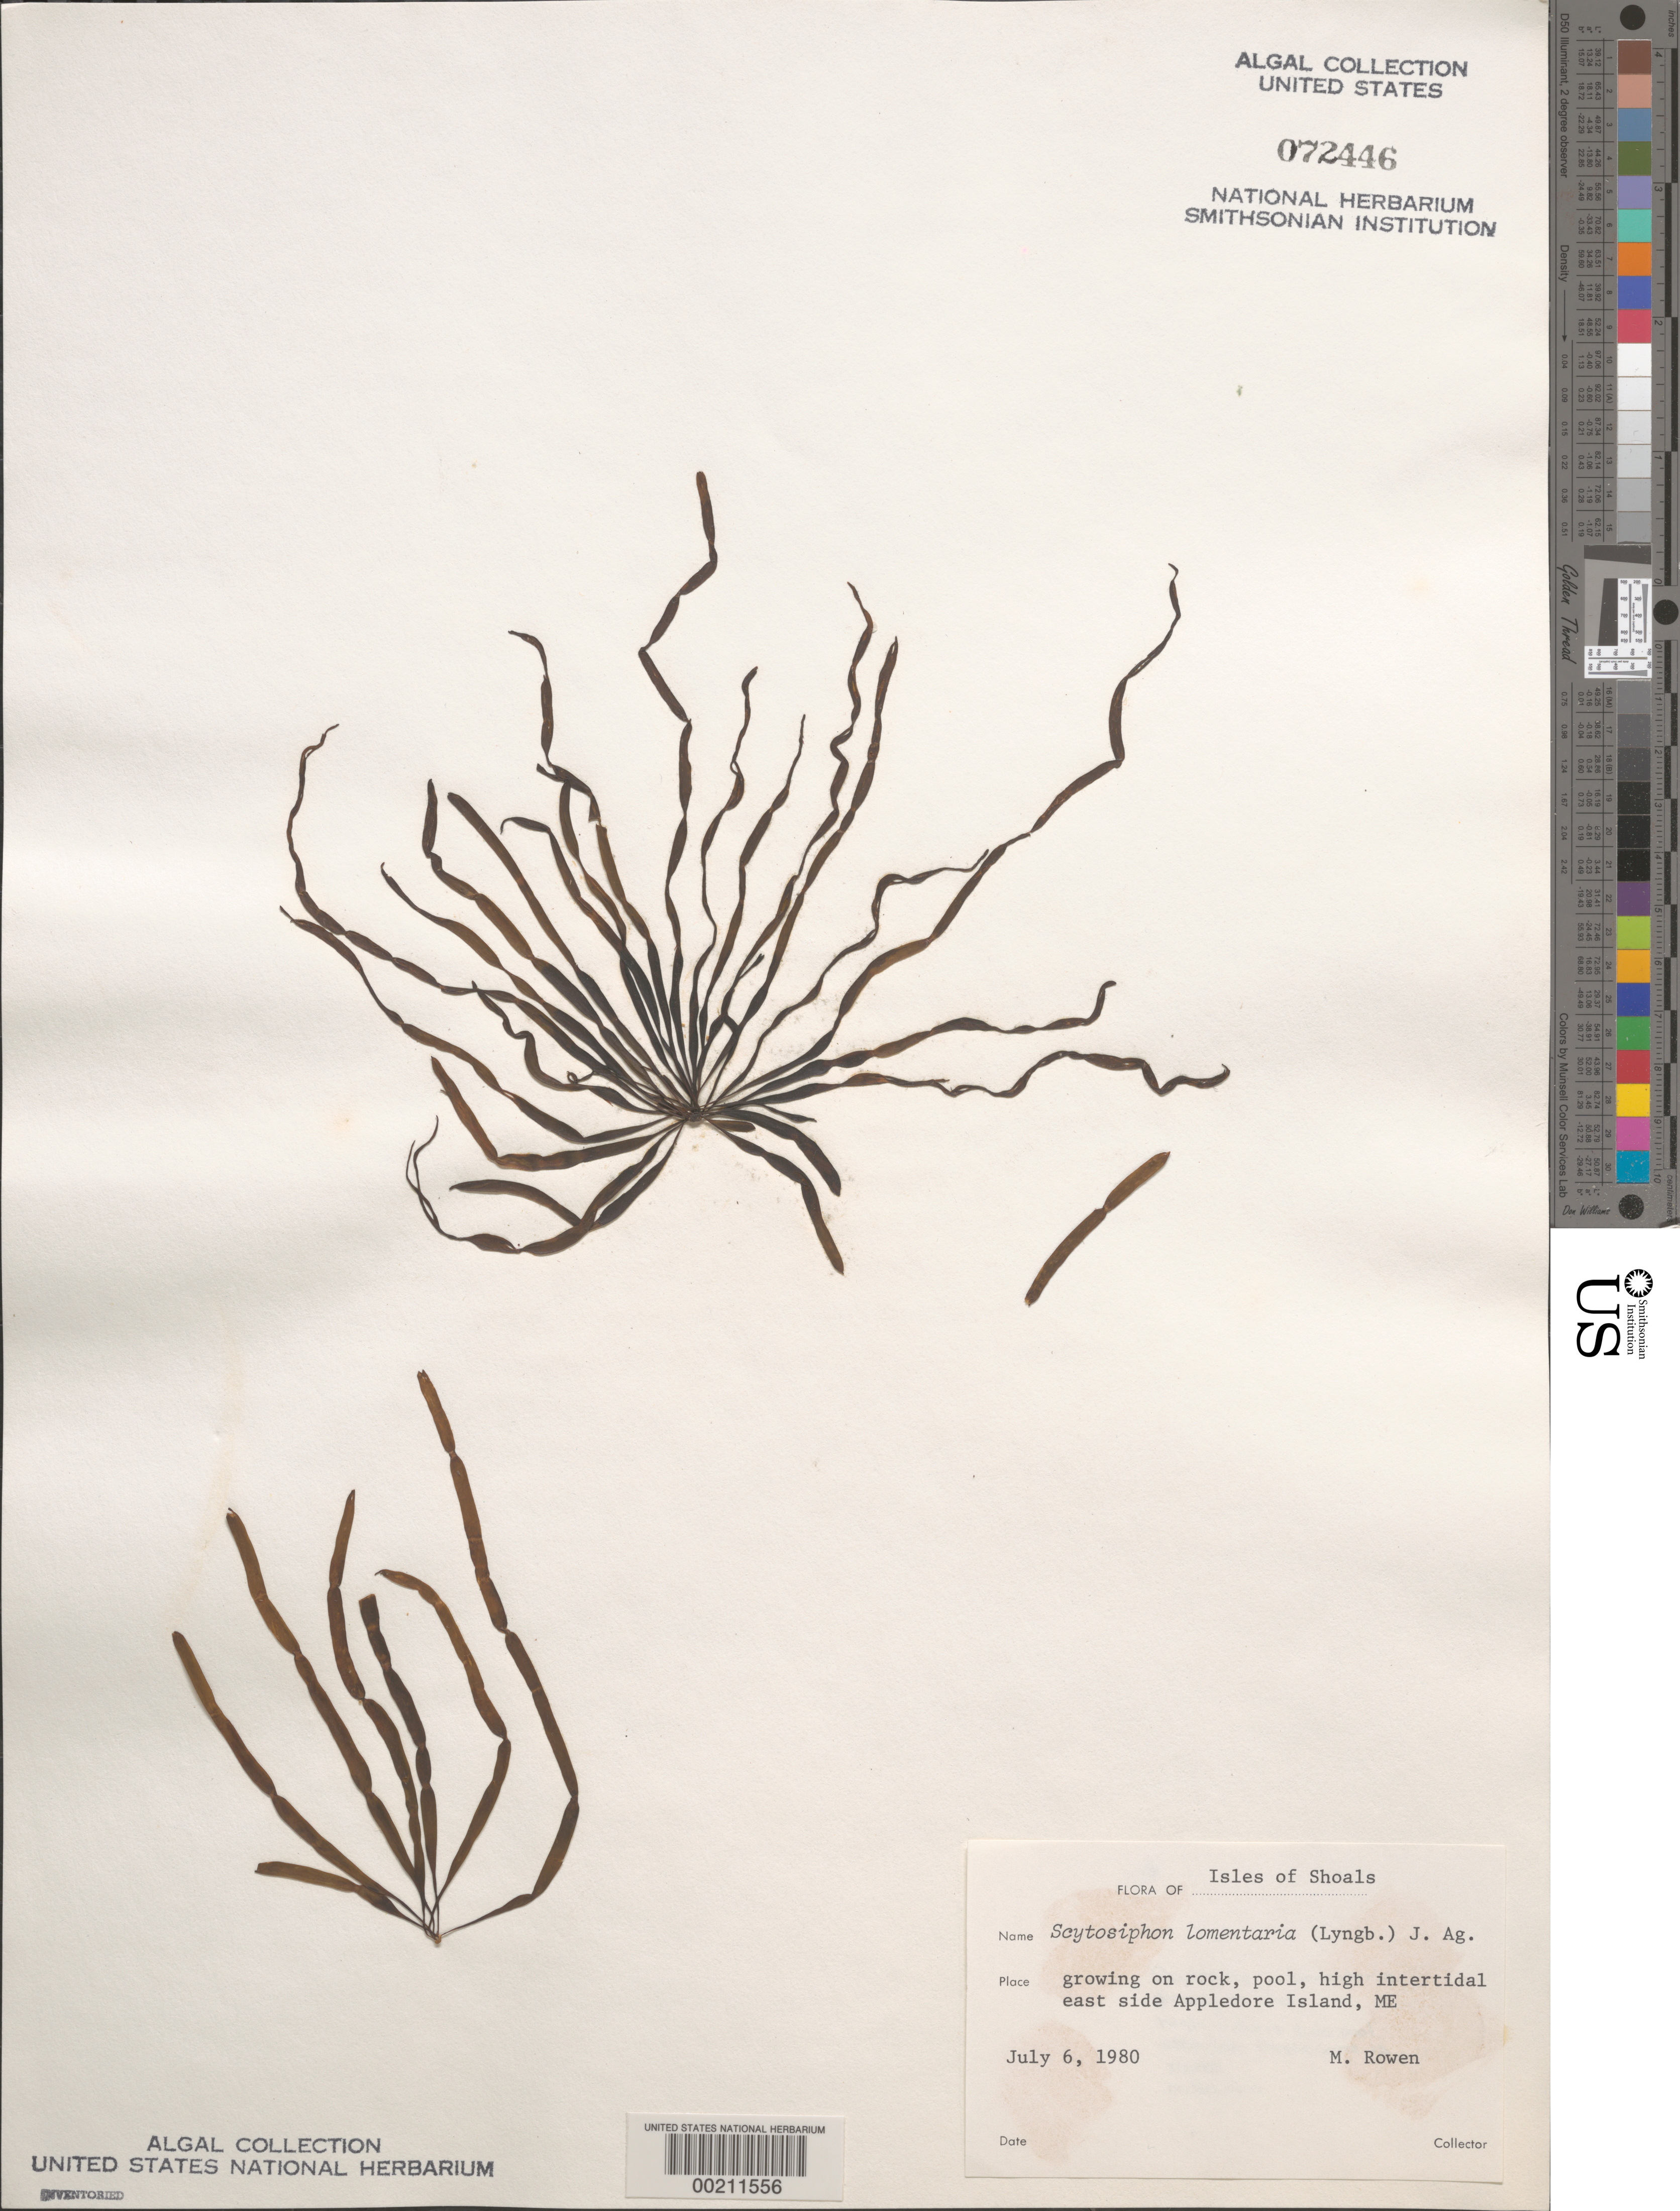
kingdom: Chromista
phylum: Ochrophyta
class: Phaeophyceae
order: Scytosiphonales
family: Scytosiphonaceae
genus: Scytosiphon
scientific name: Scytosiphon lomentaria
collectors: M. Rowen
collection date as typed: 06 Jul 1980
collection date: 1980-07-06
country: United States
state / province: Maine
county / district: York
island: Appledore Island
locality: East side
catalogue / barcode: US 72446